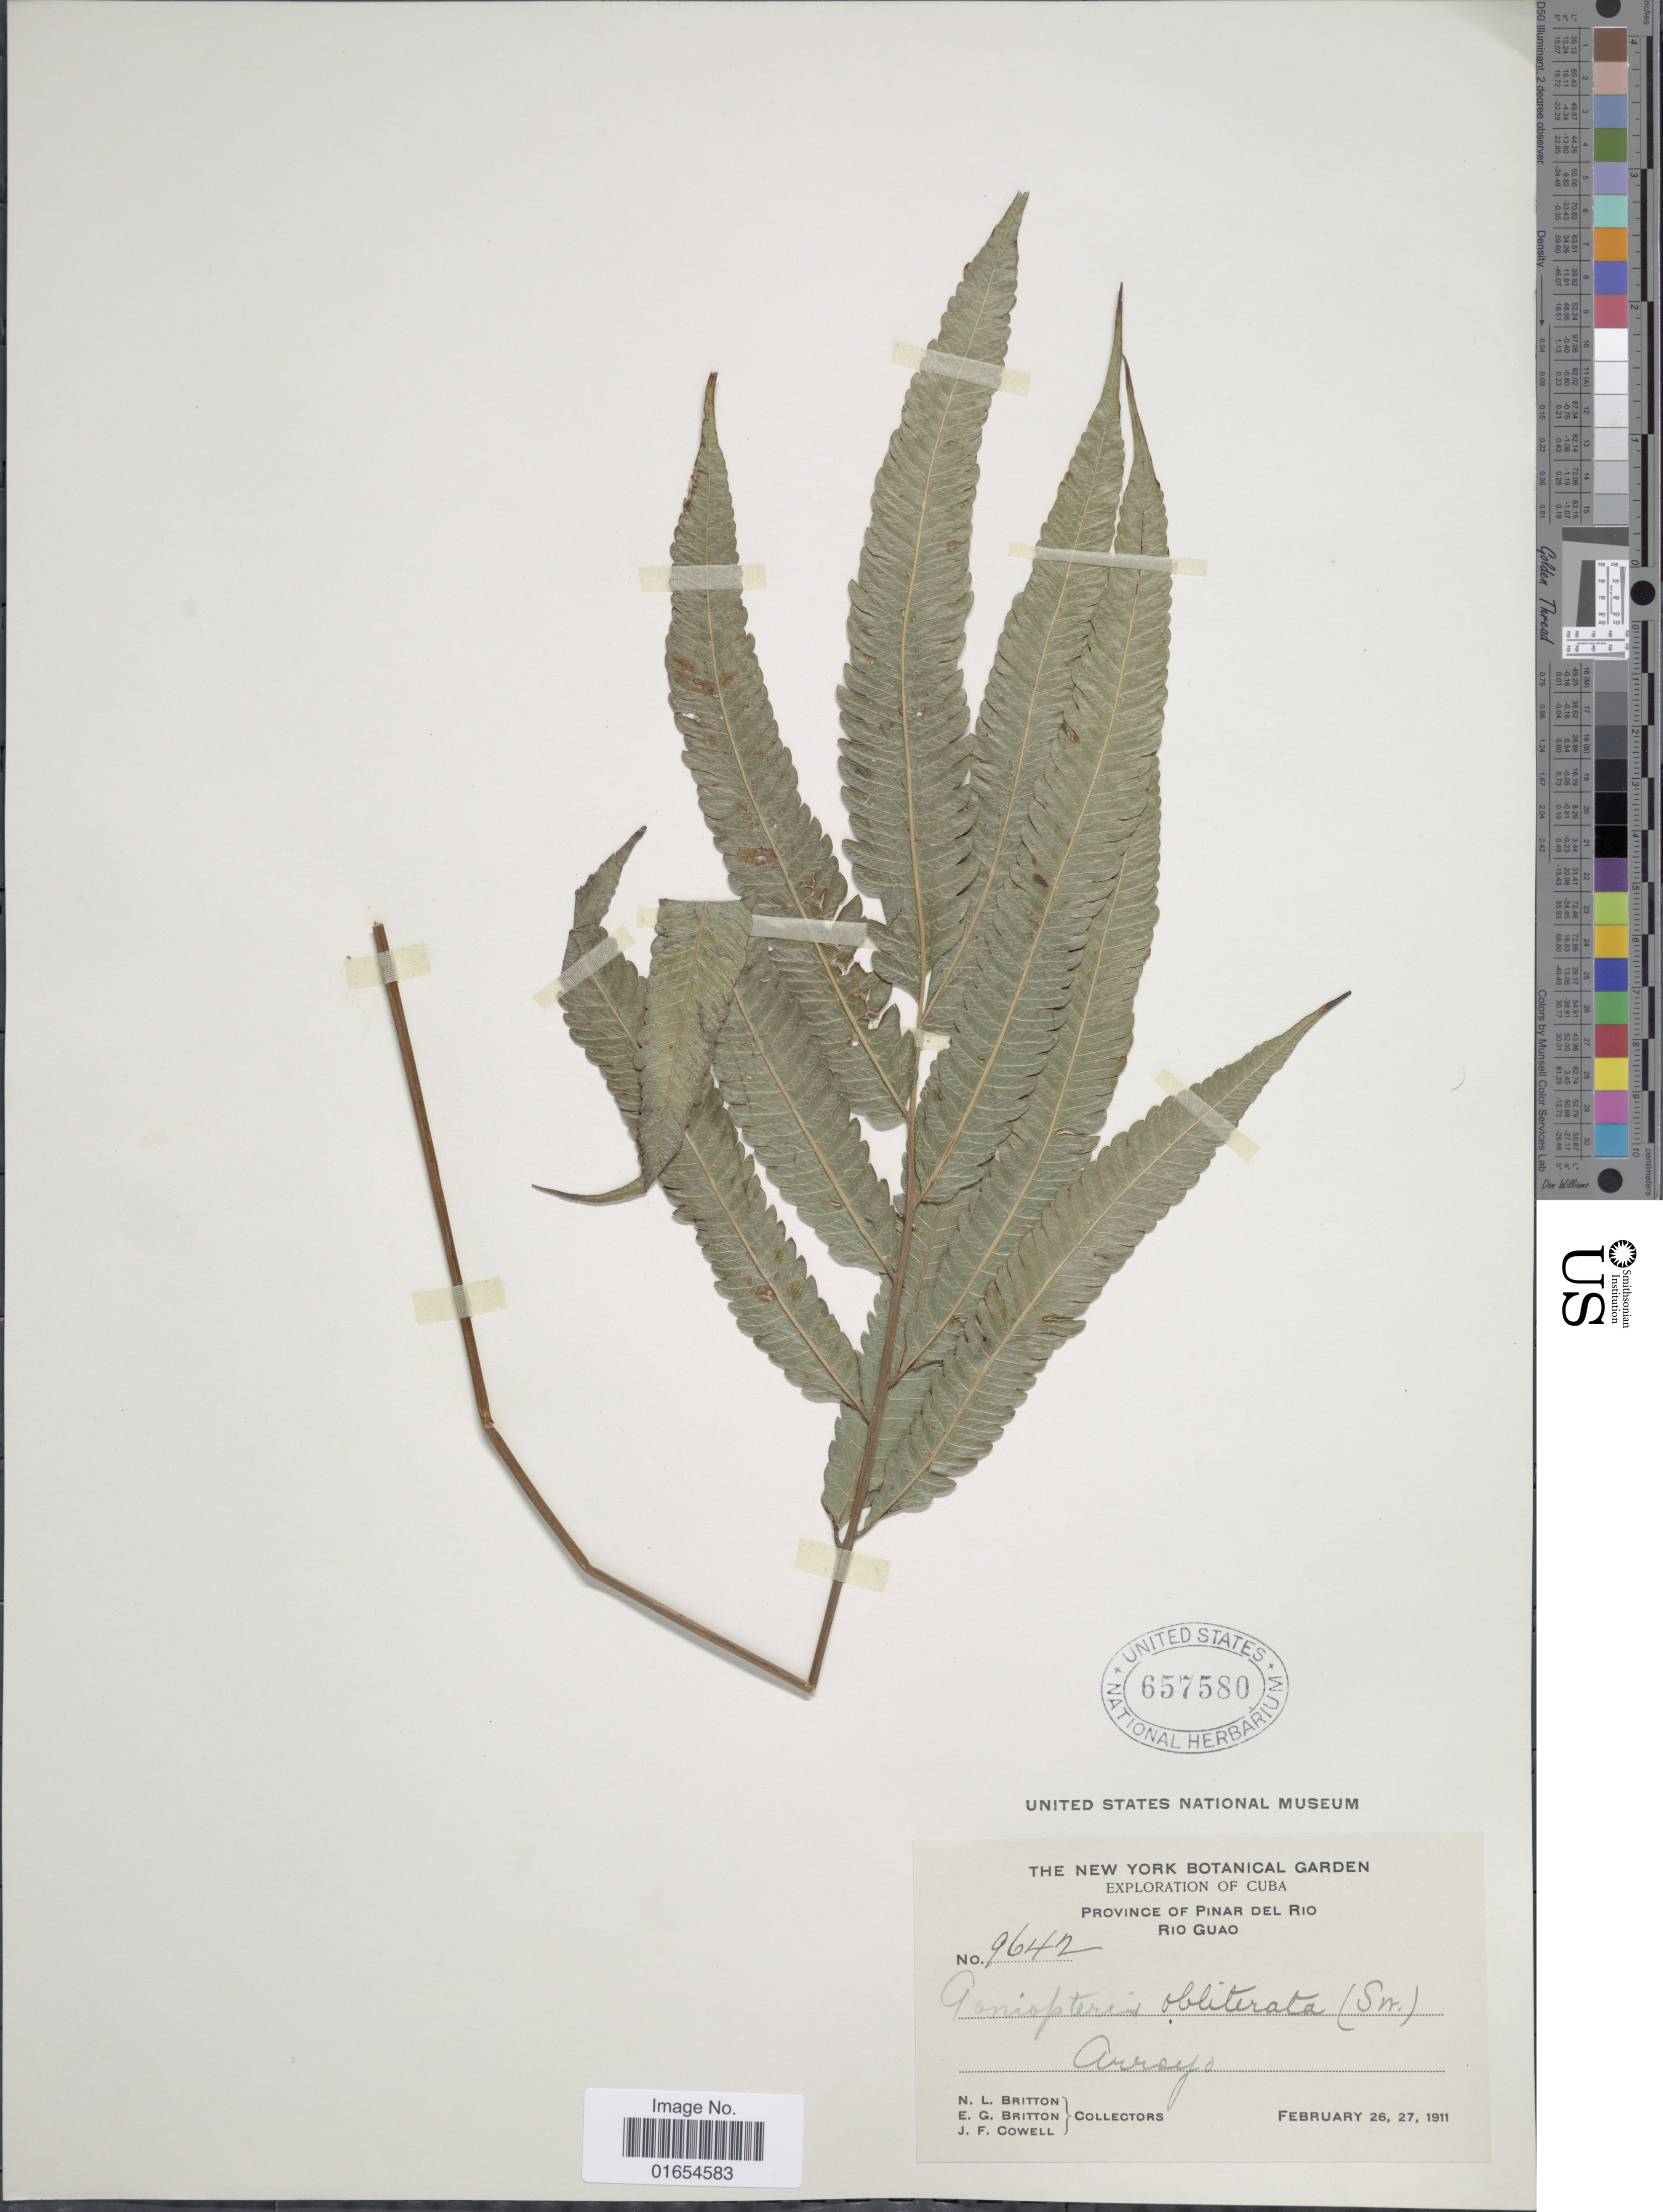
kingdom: Plantae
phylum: Tracheophyta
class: Polypodiopsida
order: Polypodiales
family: Thelypteridaceae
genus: Goniopteris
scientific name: Goniopteris obliterata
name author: (Sw.) C. Presl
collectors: N. Britton, E. G. Britton & J. F. Cowell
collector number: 9642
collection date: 1911-02-26/1911-02-27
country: Cuba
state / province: Pinar del Río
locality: Rio Guao, Arroyo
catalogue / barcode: US 657580